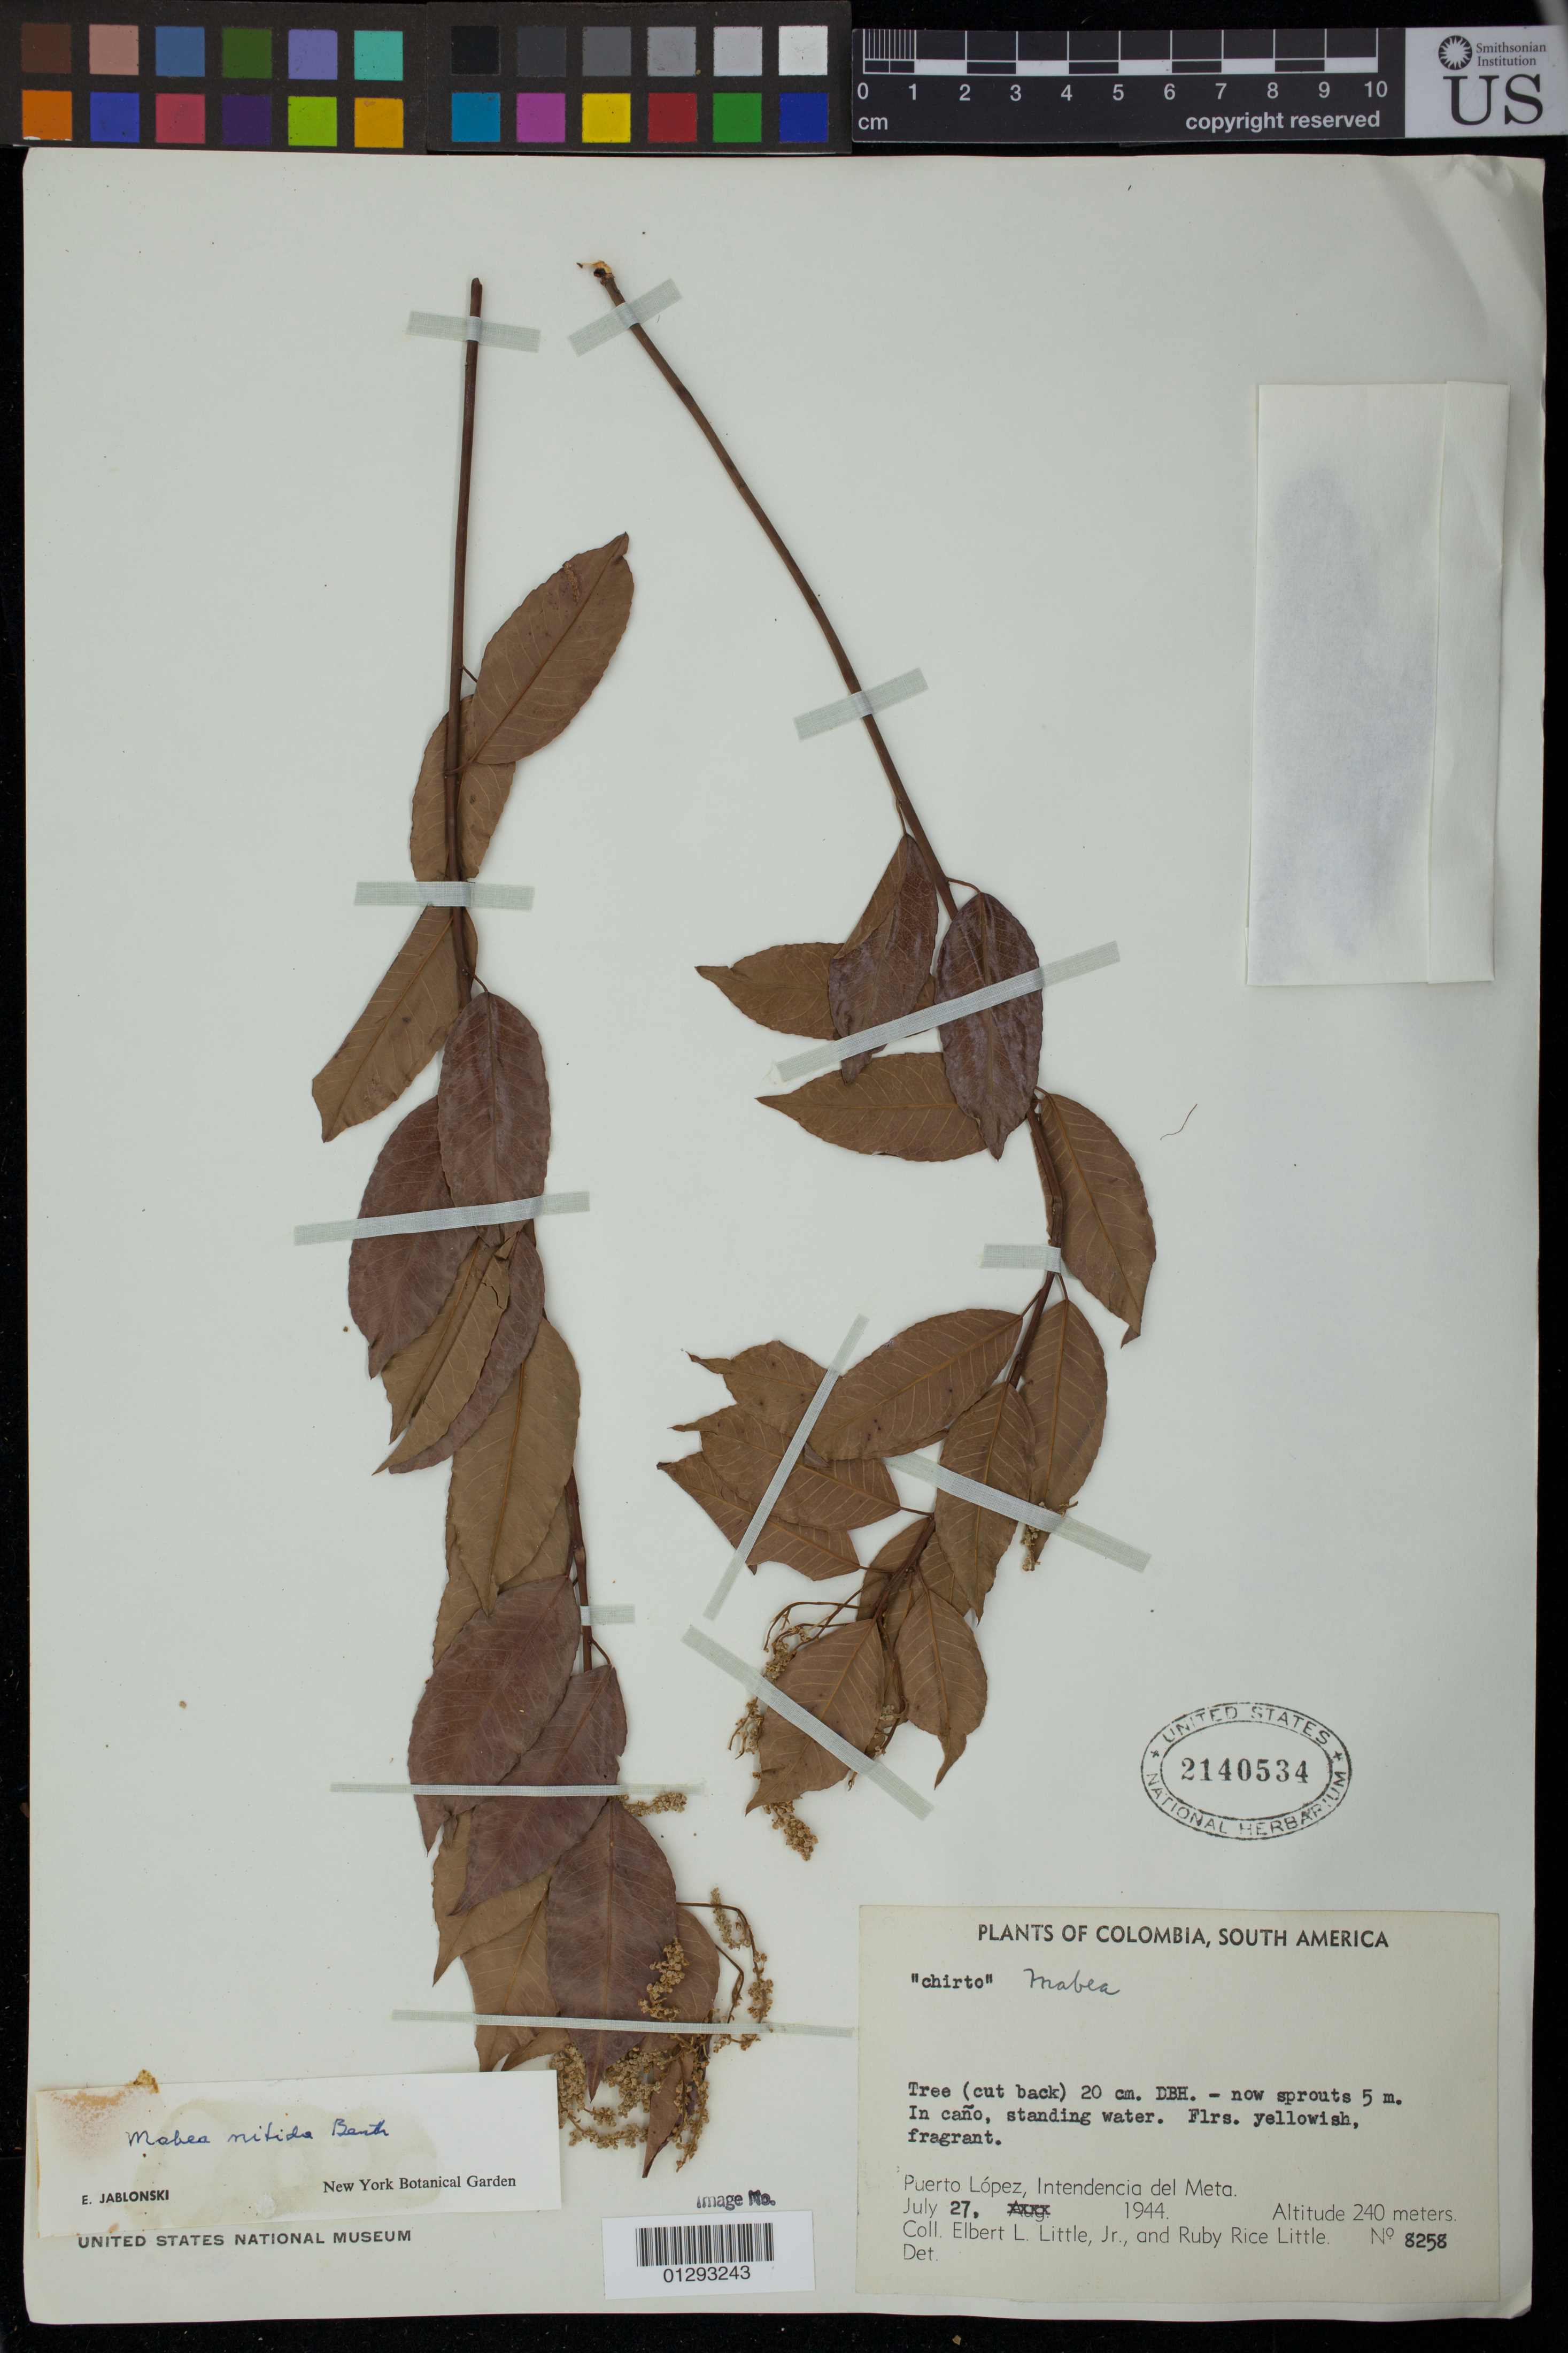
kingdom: Plantae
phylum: Tracheophyta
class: Magnoliopsida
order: Malpighiales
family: Euphorbiaceae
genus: Mabea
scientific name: Mabea nitida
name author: Spruce ex Benth.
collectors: E. L. Little & R. R. Little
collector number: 8258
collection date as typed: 27 Jul 1944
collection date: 1944-07-27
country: Colombia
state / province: Meta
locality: Puerto Lopez.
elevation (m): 240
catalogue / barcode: US 2140534